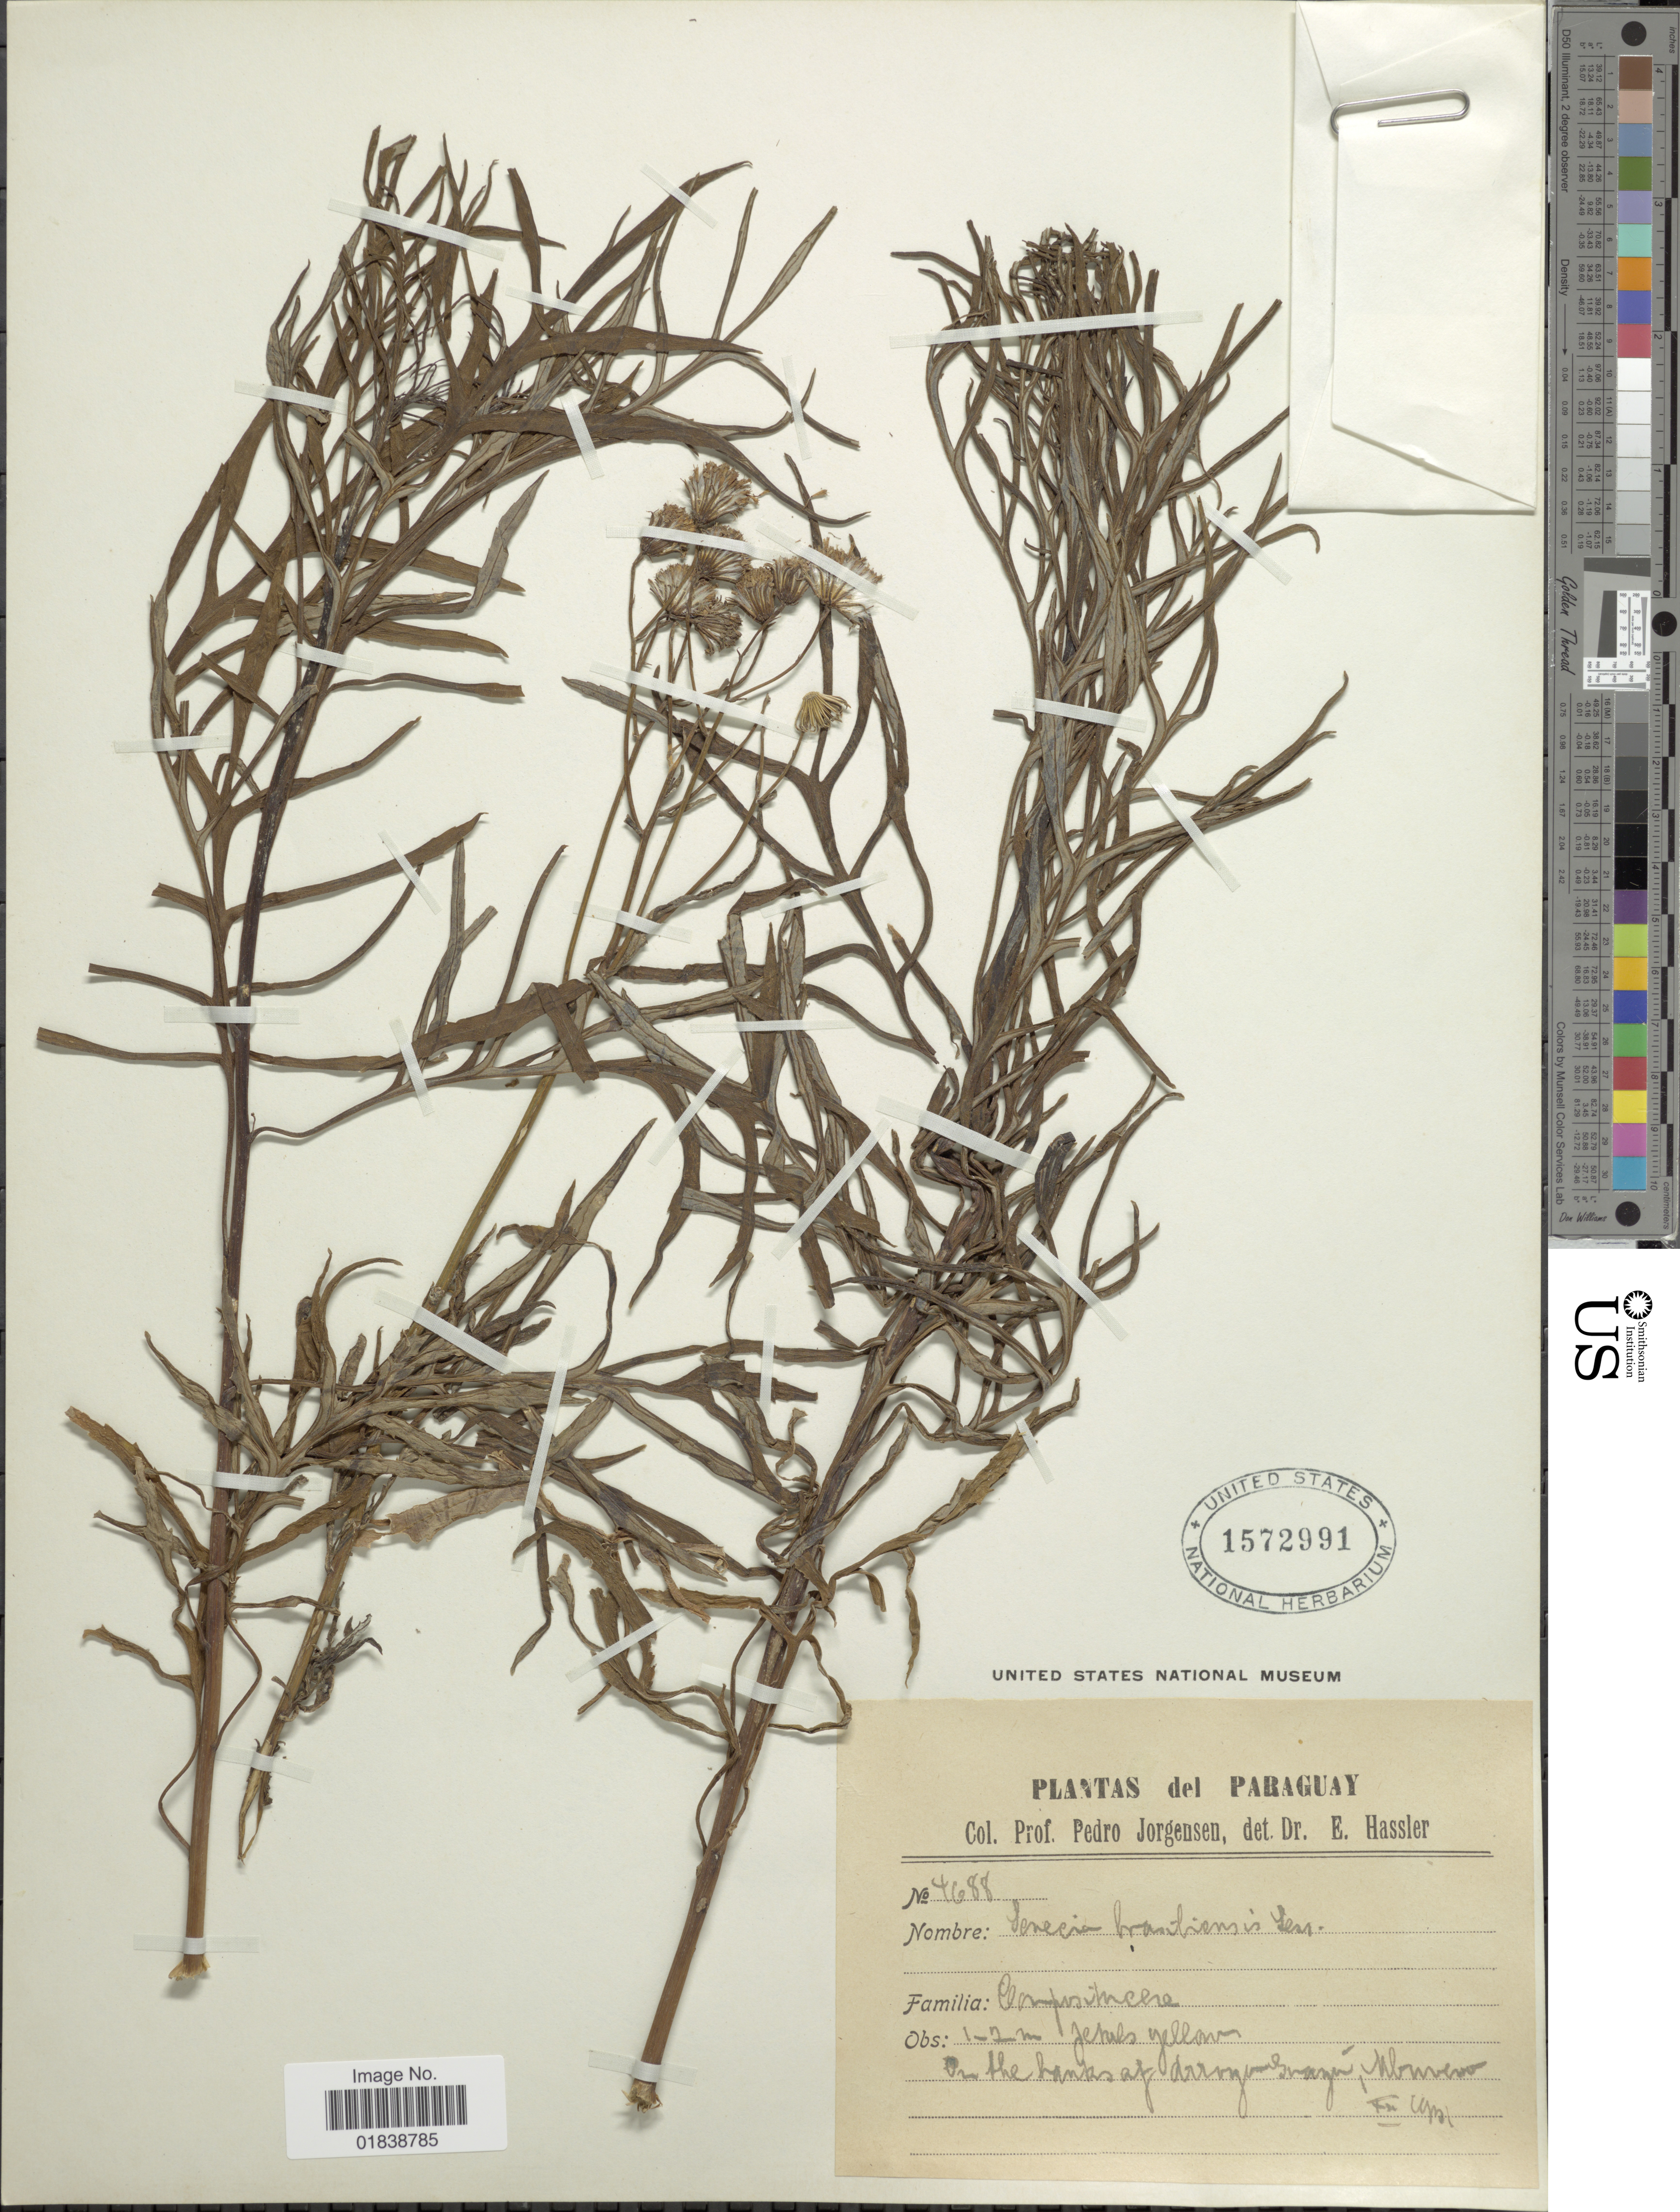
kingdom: Plantae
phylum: Tracheophyta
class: Magnoliopsida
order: Asterales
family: Asteraceae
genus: Senecio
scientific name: Senecio brasiliensis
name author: (Spreng.) Less.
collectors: P. Jörgensen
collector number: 4688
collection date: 1931-12-01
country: Paraguay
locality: On the banks of Arroyo Guazú, Mburero.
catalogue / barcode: US 1572991